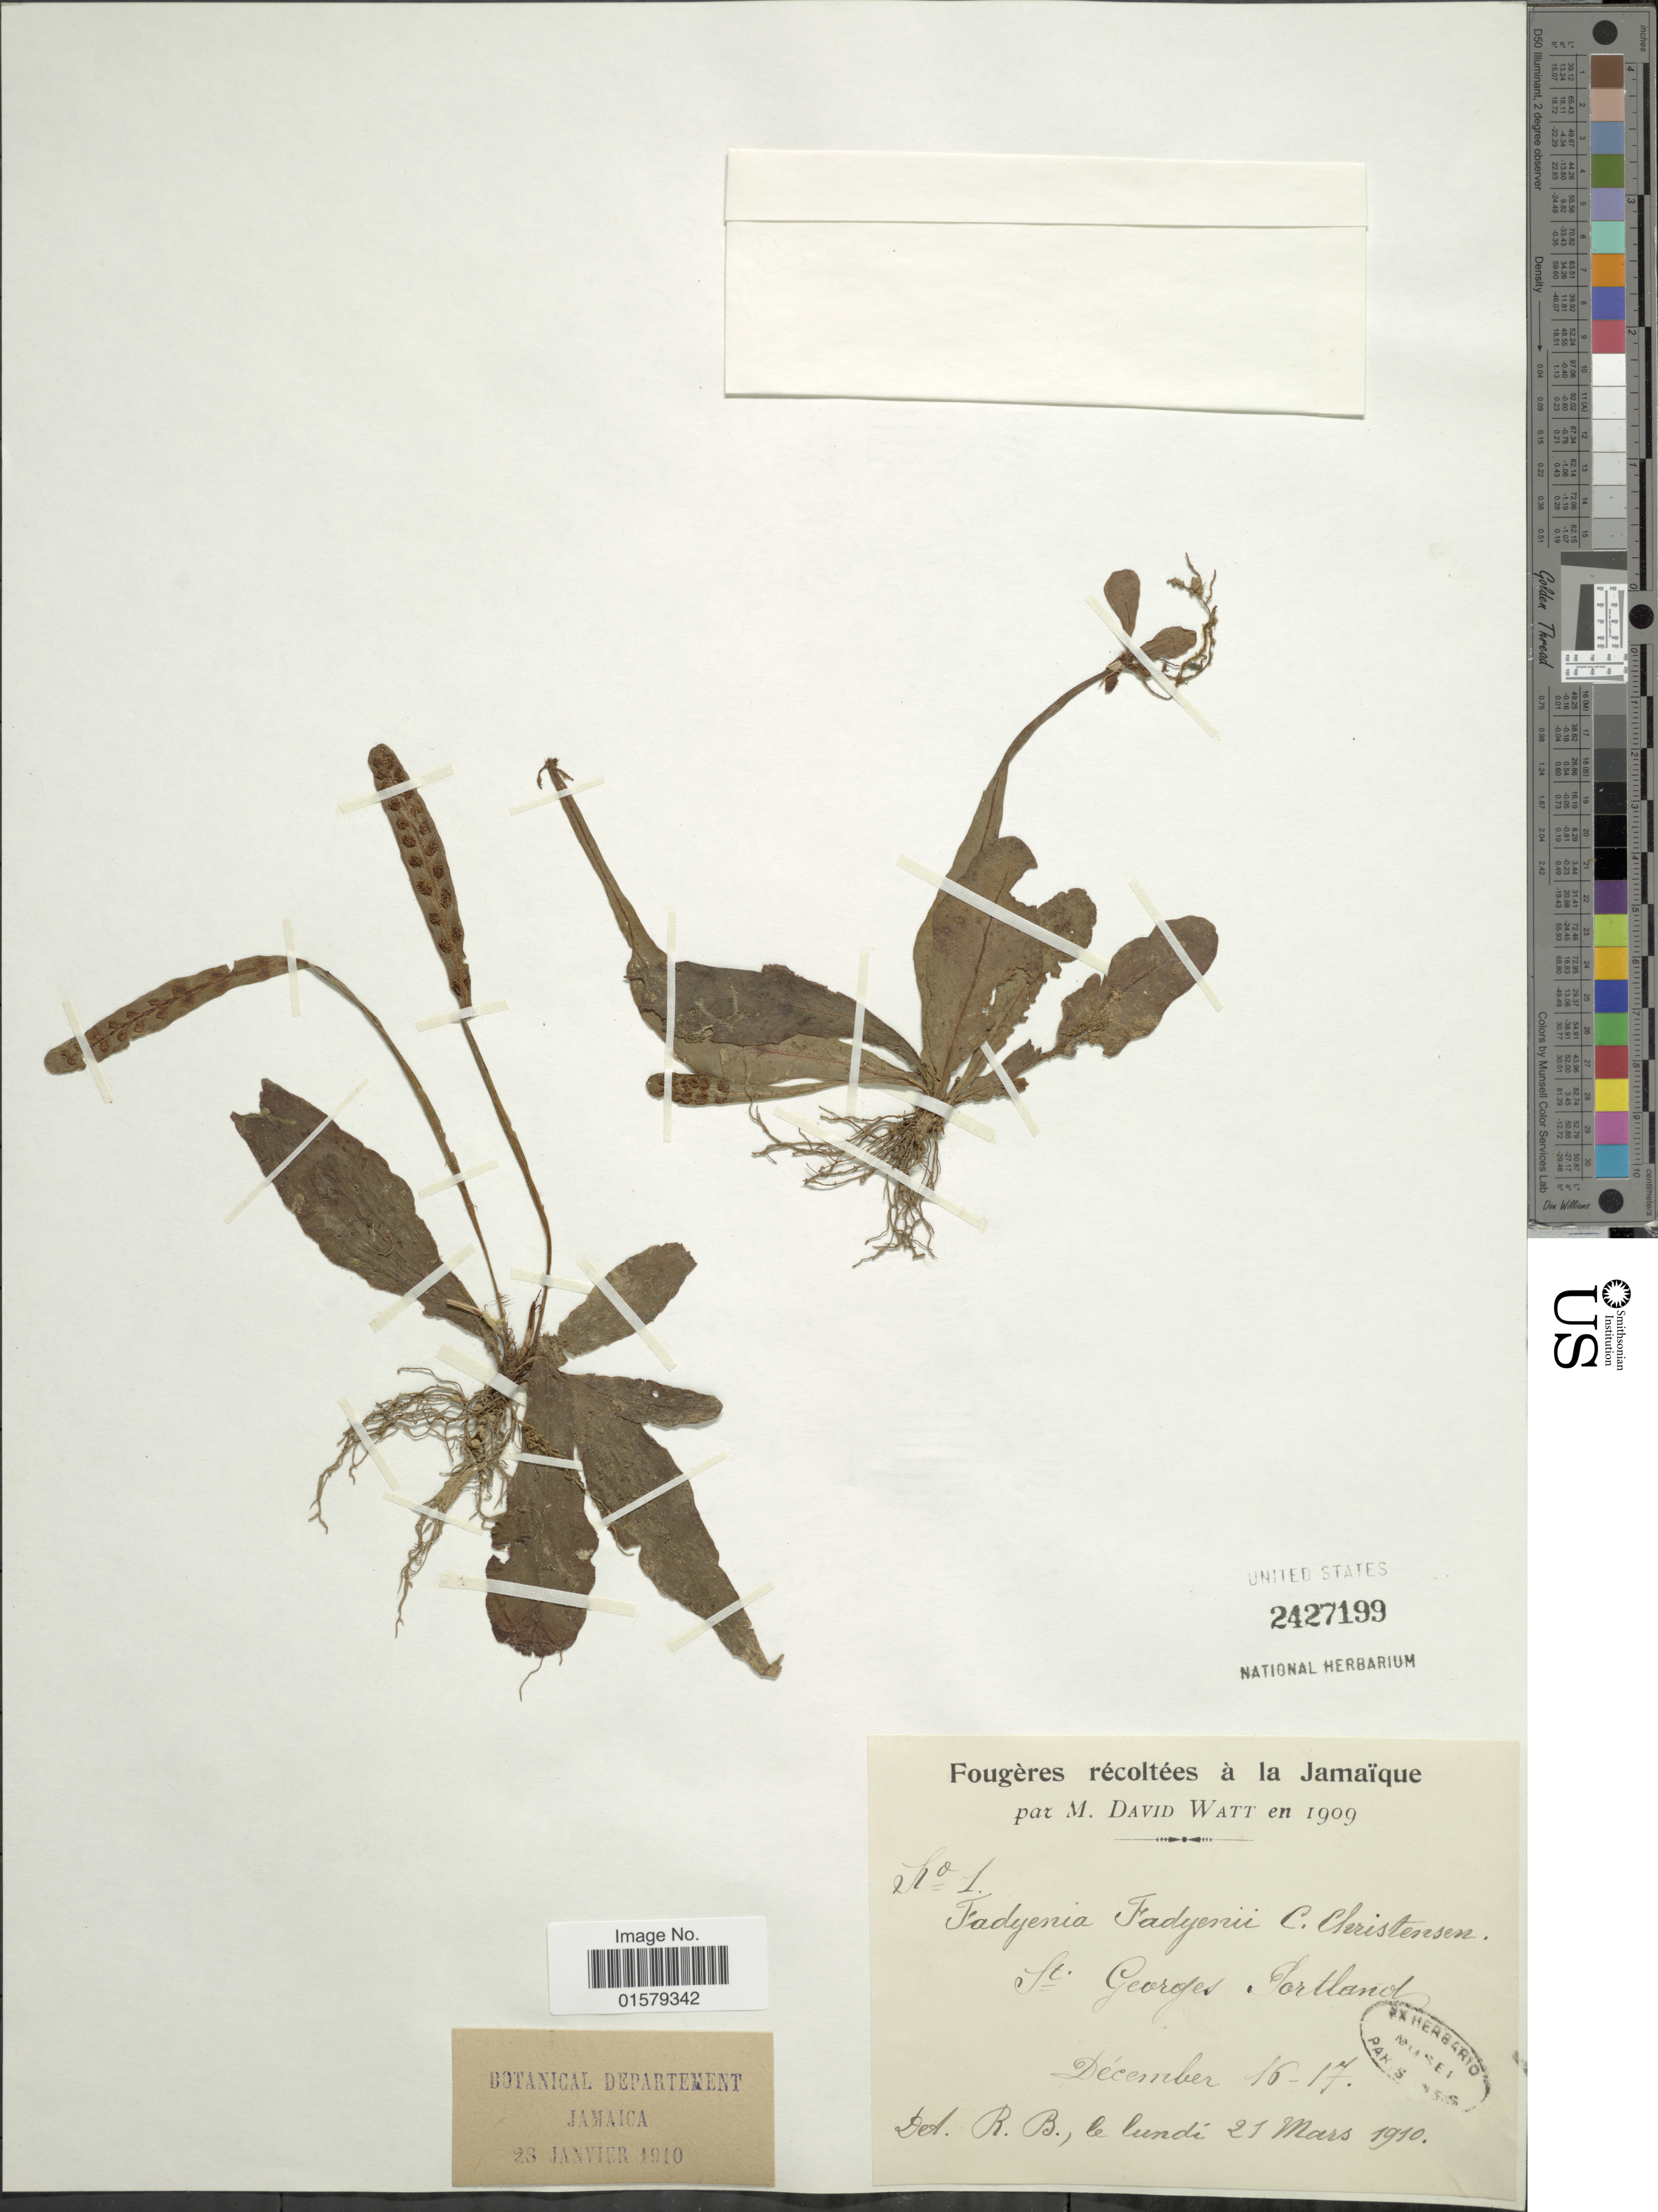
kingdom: Plantae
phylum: Tracheophyta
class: Polypodiopsida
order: Polypodiales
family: Tectariaceae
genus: Tectaria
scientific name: Tectaria hookeri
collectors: D. A. P. Watt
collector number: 1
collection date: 1909-12-16/1909-12-17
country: Jamaica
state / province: Portland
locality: St. Georges.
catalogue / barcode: US 2427199